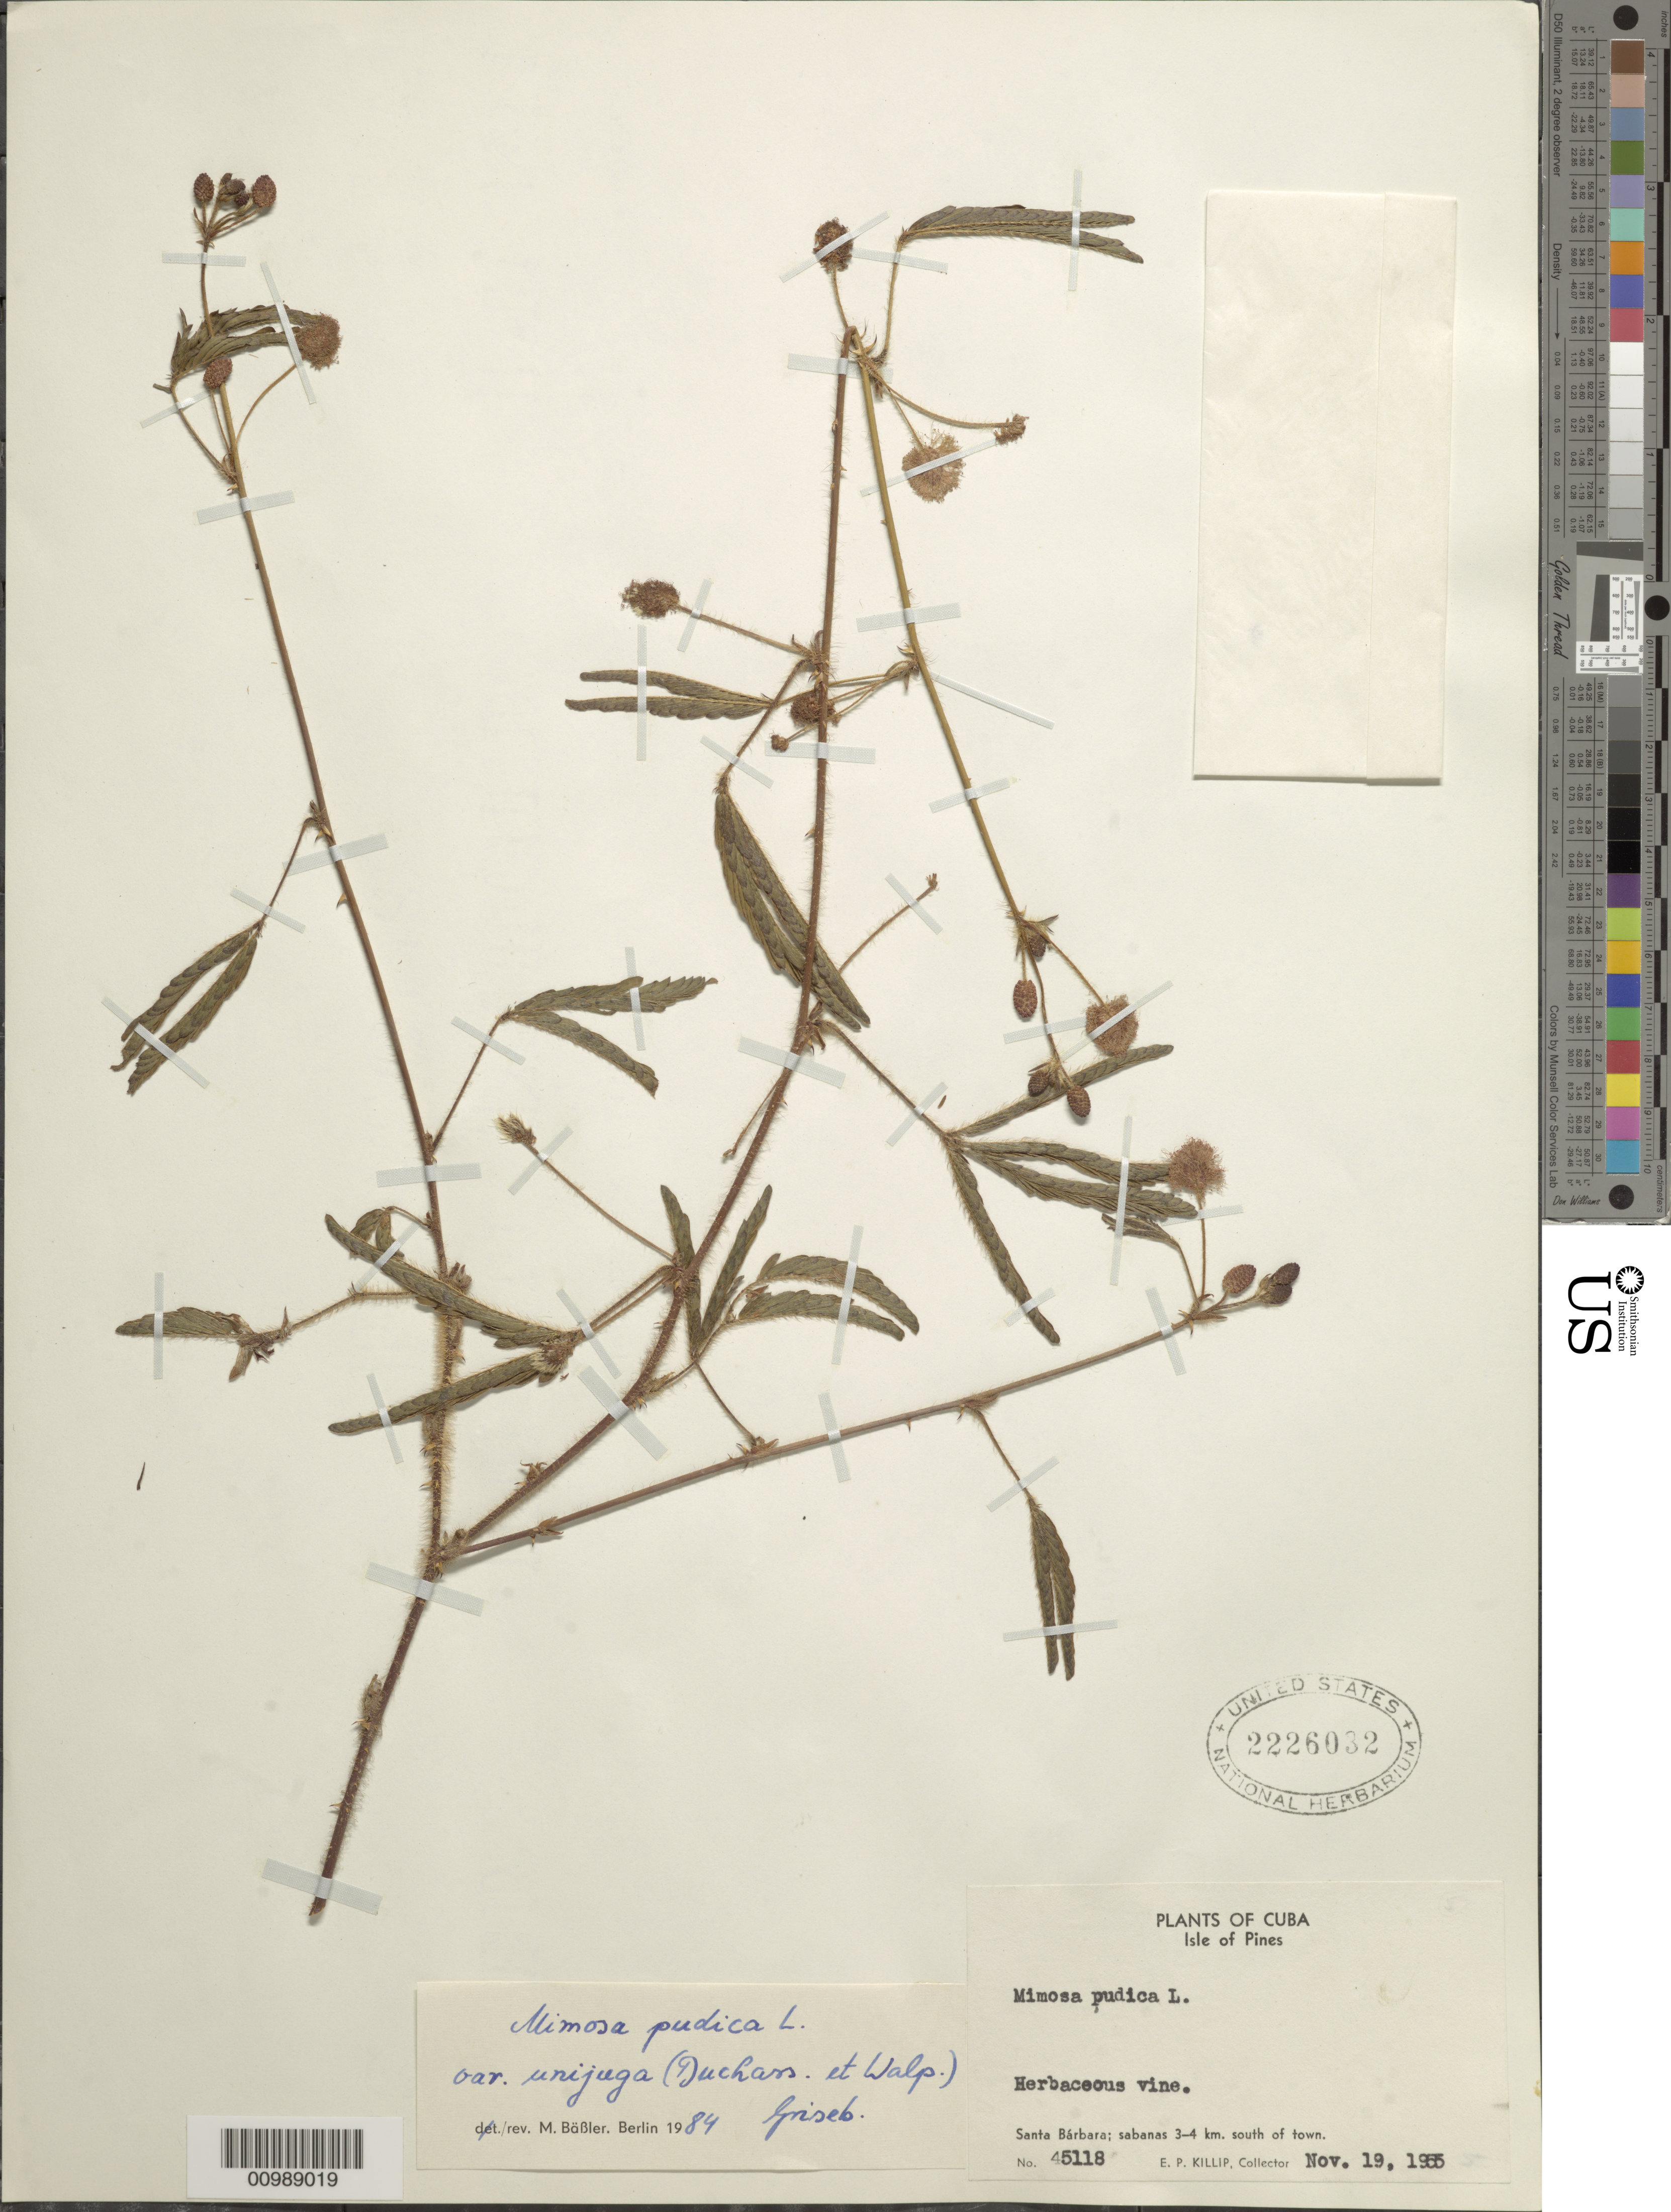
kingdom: Plantae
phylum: Tracheophyta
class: Magnoliopsida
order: Fabales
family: Fabaceae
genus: Mimosa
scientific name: Mimosa pudica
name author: L.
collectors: E. P. Killip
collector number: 45118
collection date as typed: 19 Nov 1955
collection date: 1955-11-19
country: Cuba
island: Cuba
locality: Santa Barbara, Sabanas S of town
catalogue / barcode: US 2226032